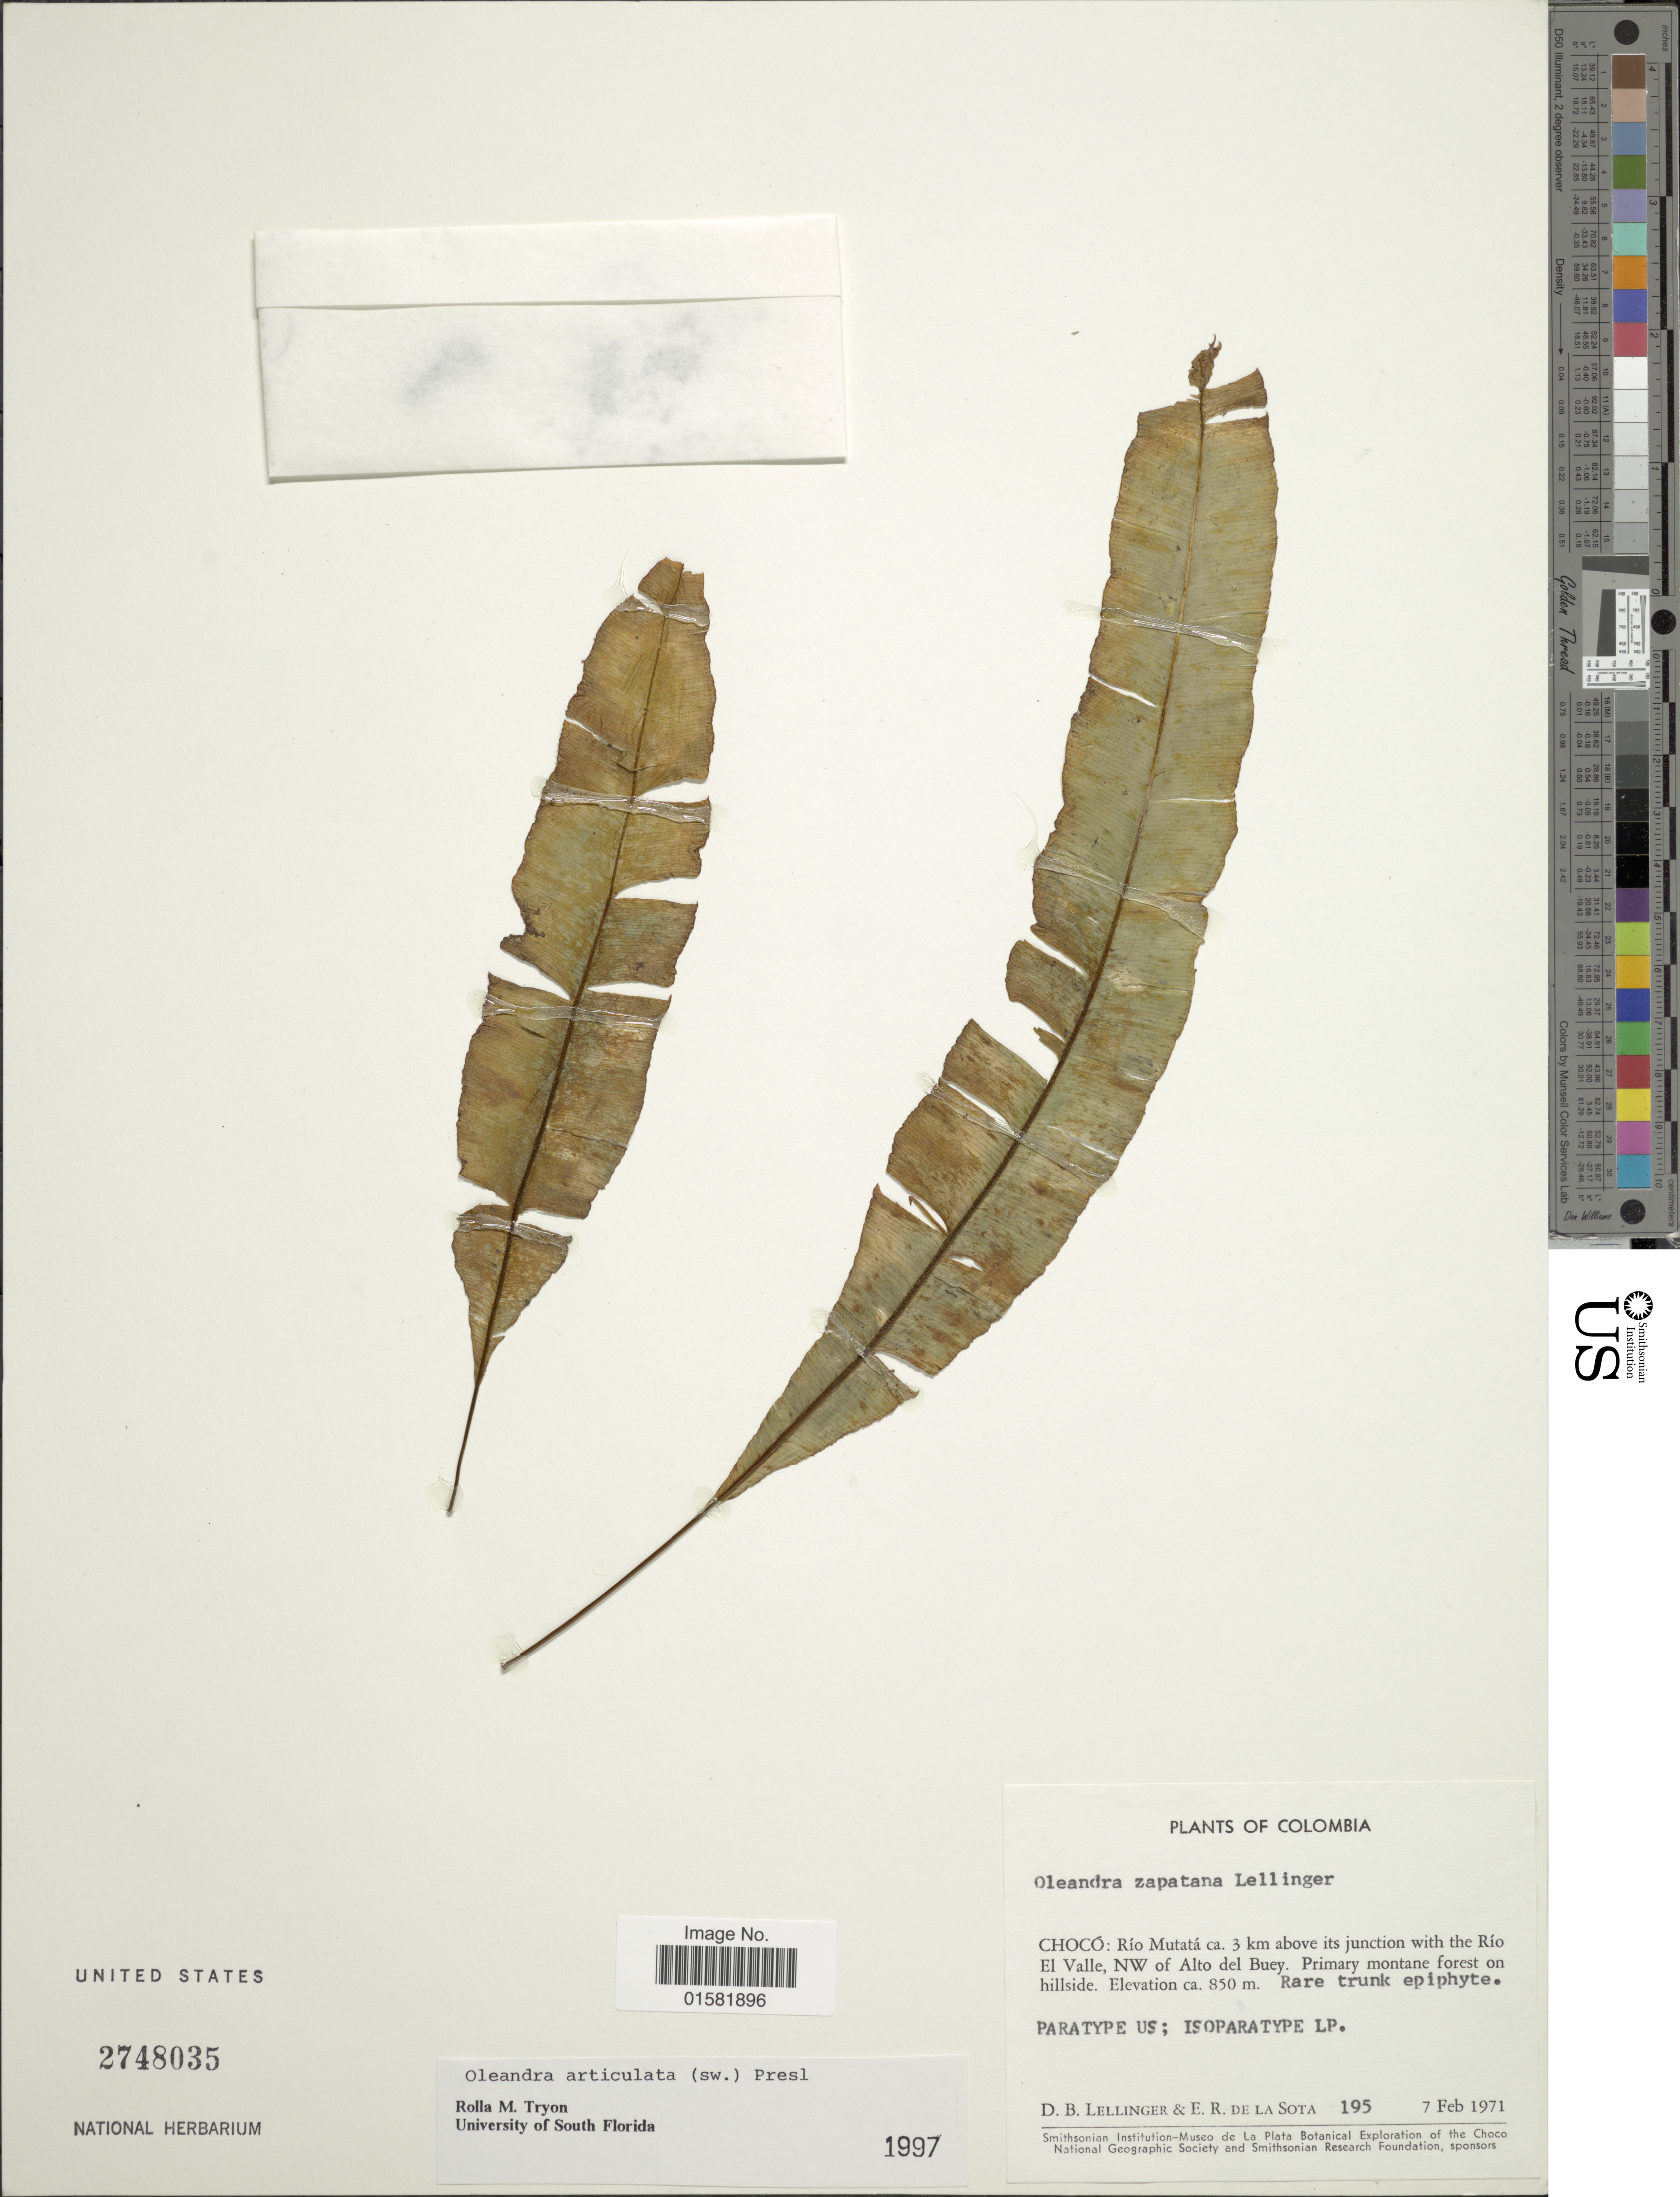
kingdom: Plantae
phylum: Tracheophyta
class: Polypodiopsida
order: Polypodiales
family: Oleandraceae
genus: Oleandra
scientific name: Oleandra zapatana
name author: Lellinger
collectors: D. B. Lellinger & E. R. de la Sota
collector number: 195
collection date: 1971-02-07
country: Colombia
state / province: Chocó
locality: Colombia, Chocó, Río Mutatá ca. 3 km above its junction with the Río El Valle, NW of Alto del Buey.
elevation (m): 850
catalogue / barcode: US 2748035